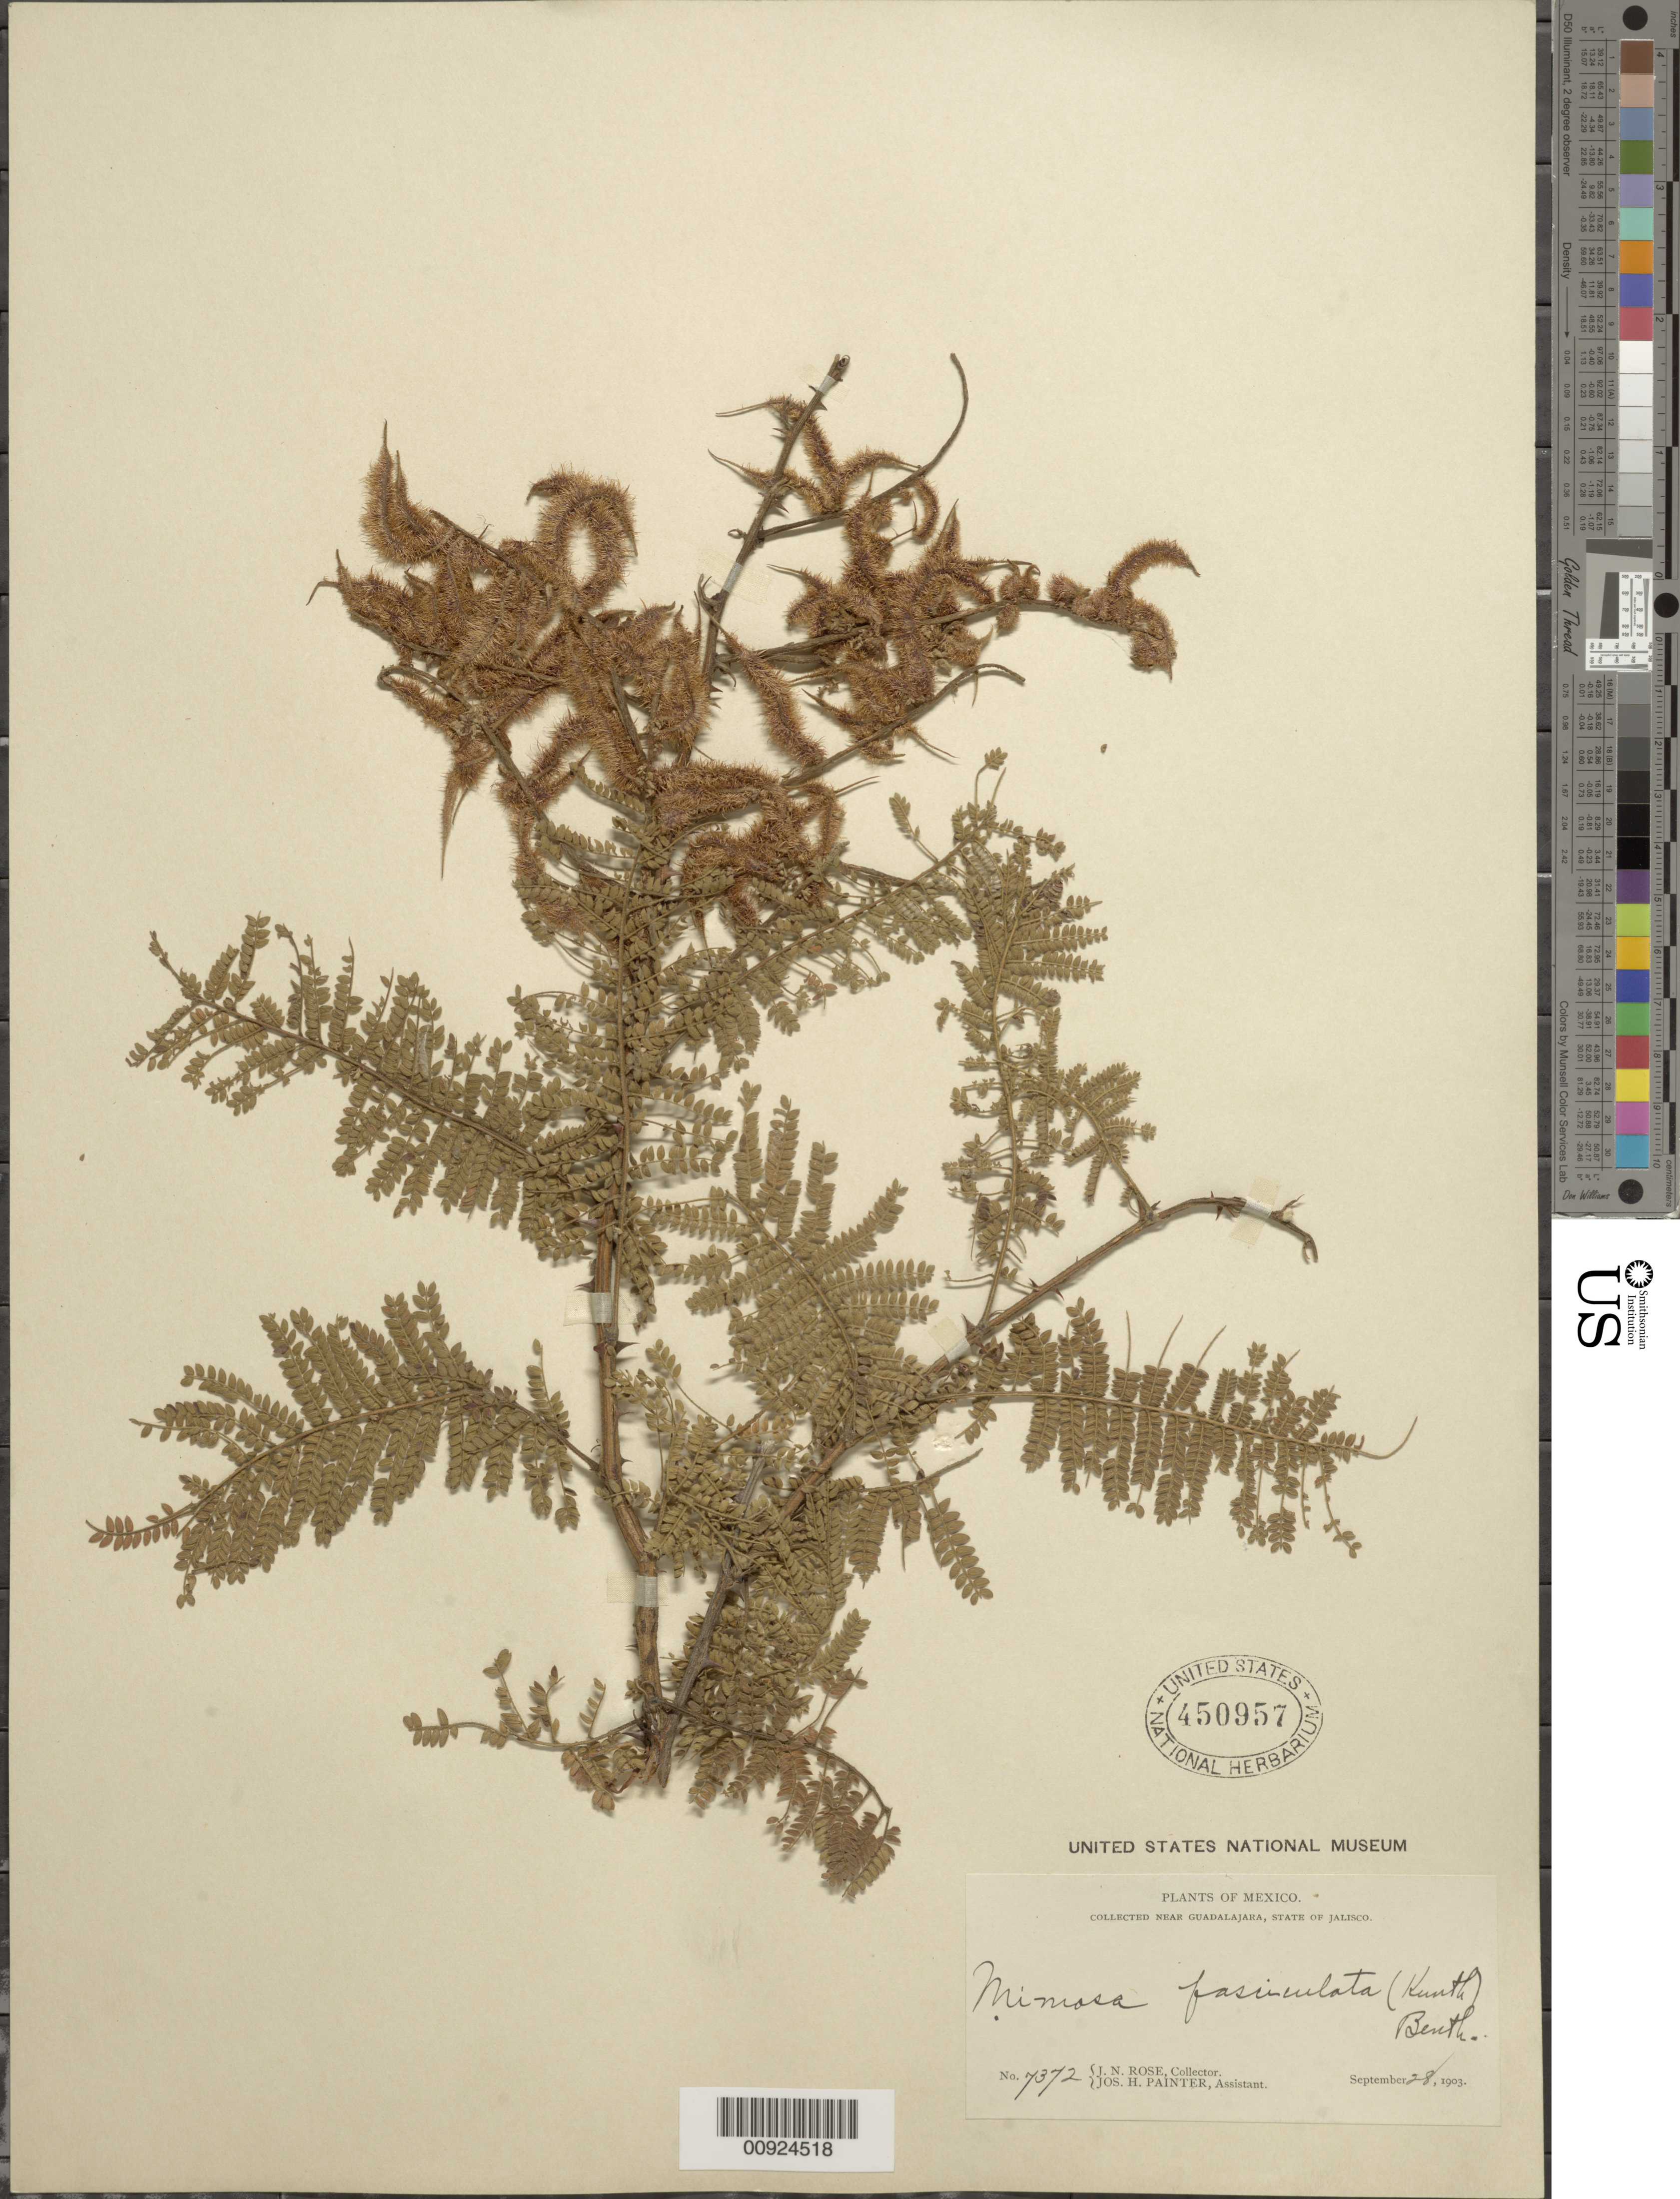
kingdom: Plantae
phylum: Tracheophyta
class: Magnoliopsida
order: Fabales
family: Fabaceae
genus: Mimosa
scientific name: Mimosa benthamii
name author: J.F. Macbr.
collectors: J. N. Rose & J. H. Painter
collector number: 7372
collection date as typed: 28 Sep 1903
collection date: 1903-09-28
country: Mexico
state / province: Jalisco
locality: Near Guadalajara, State of Jalisco.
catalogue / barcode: US 450957